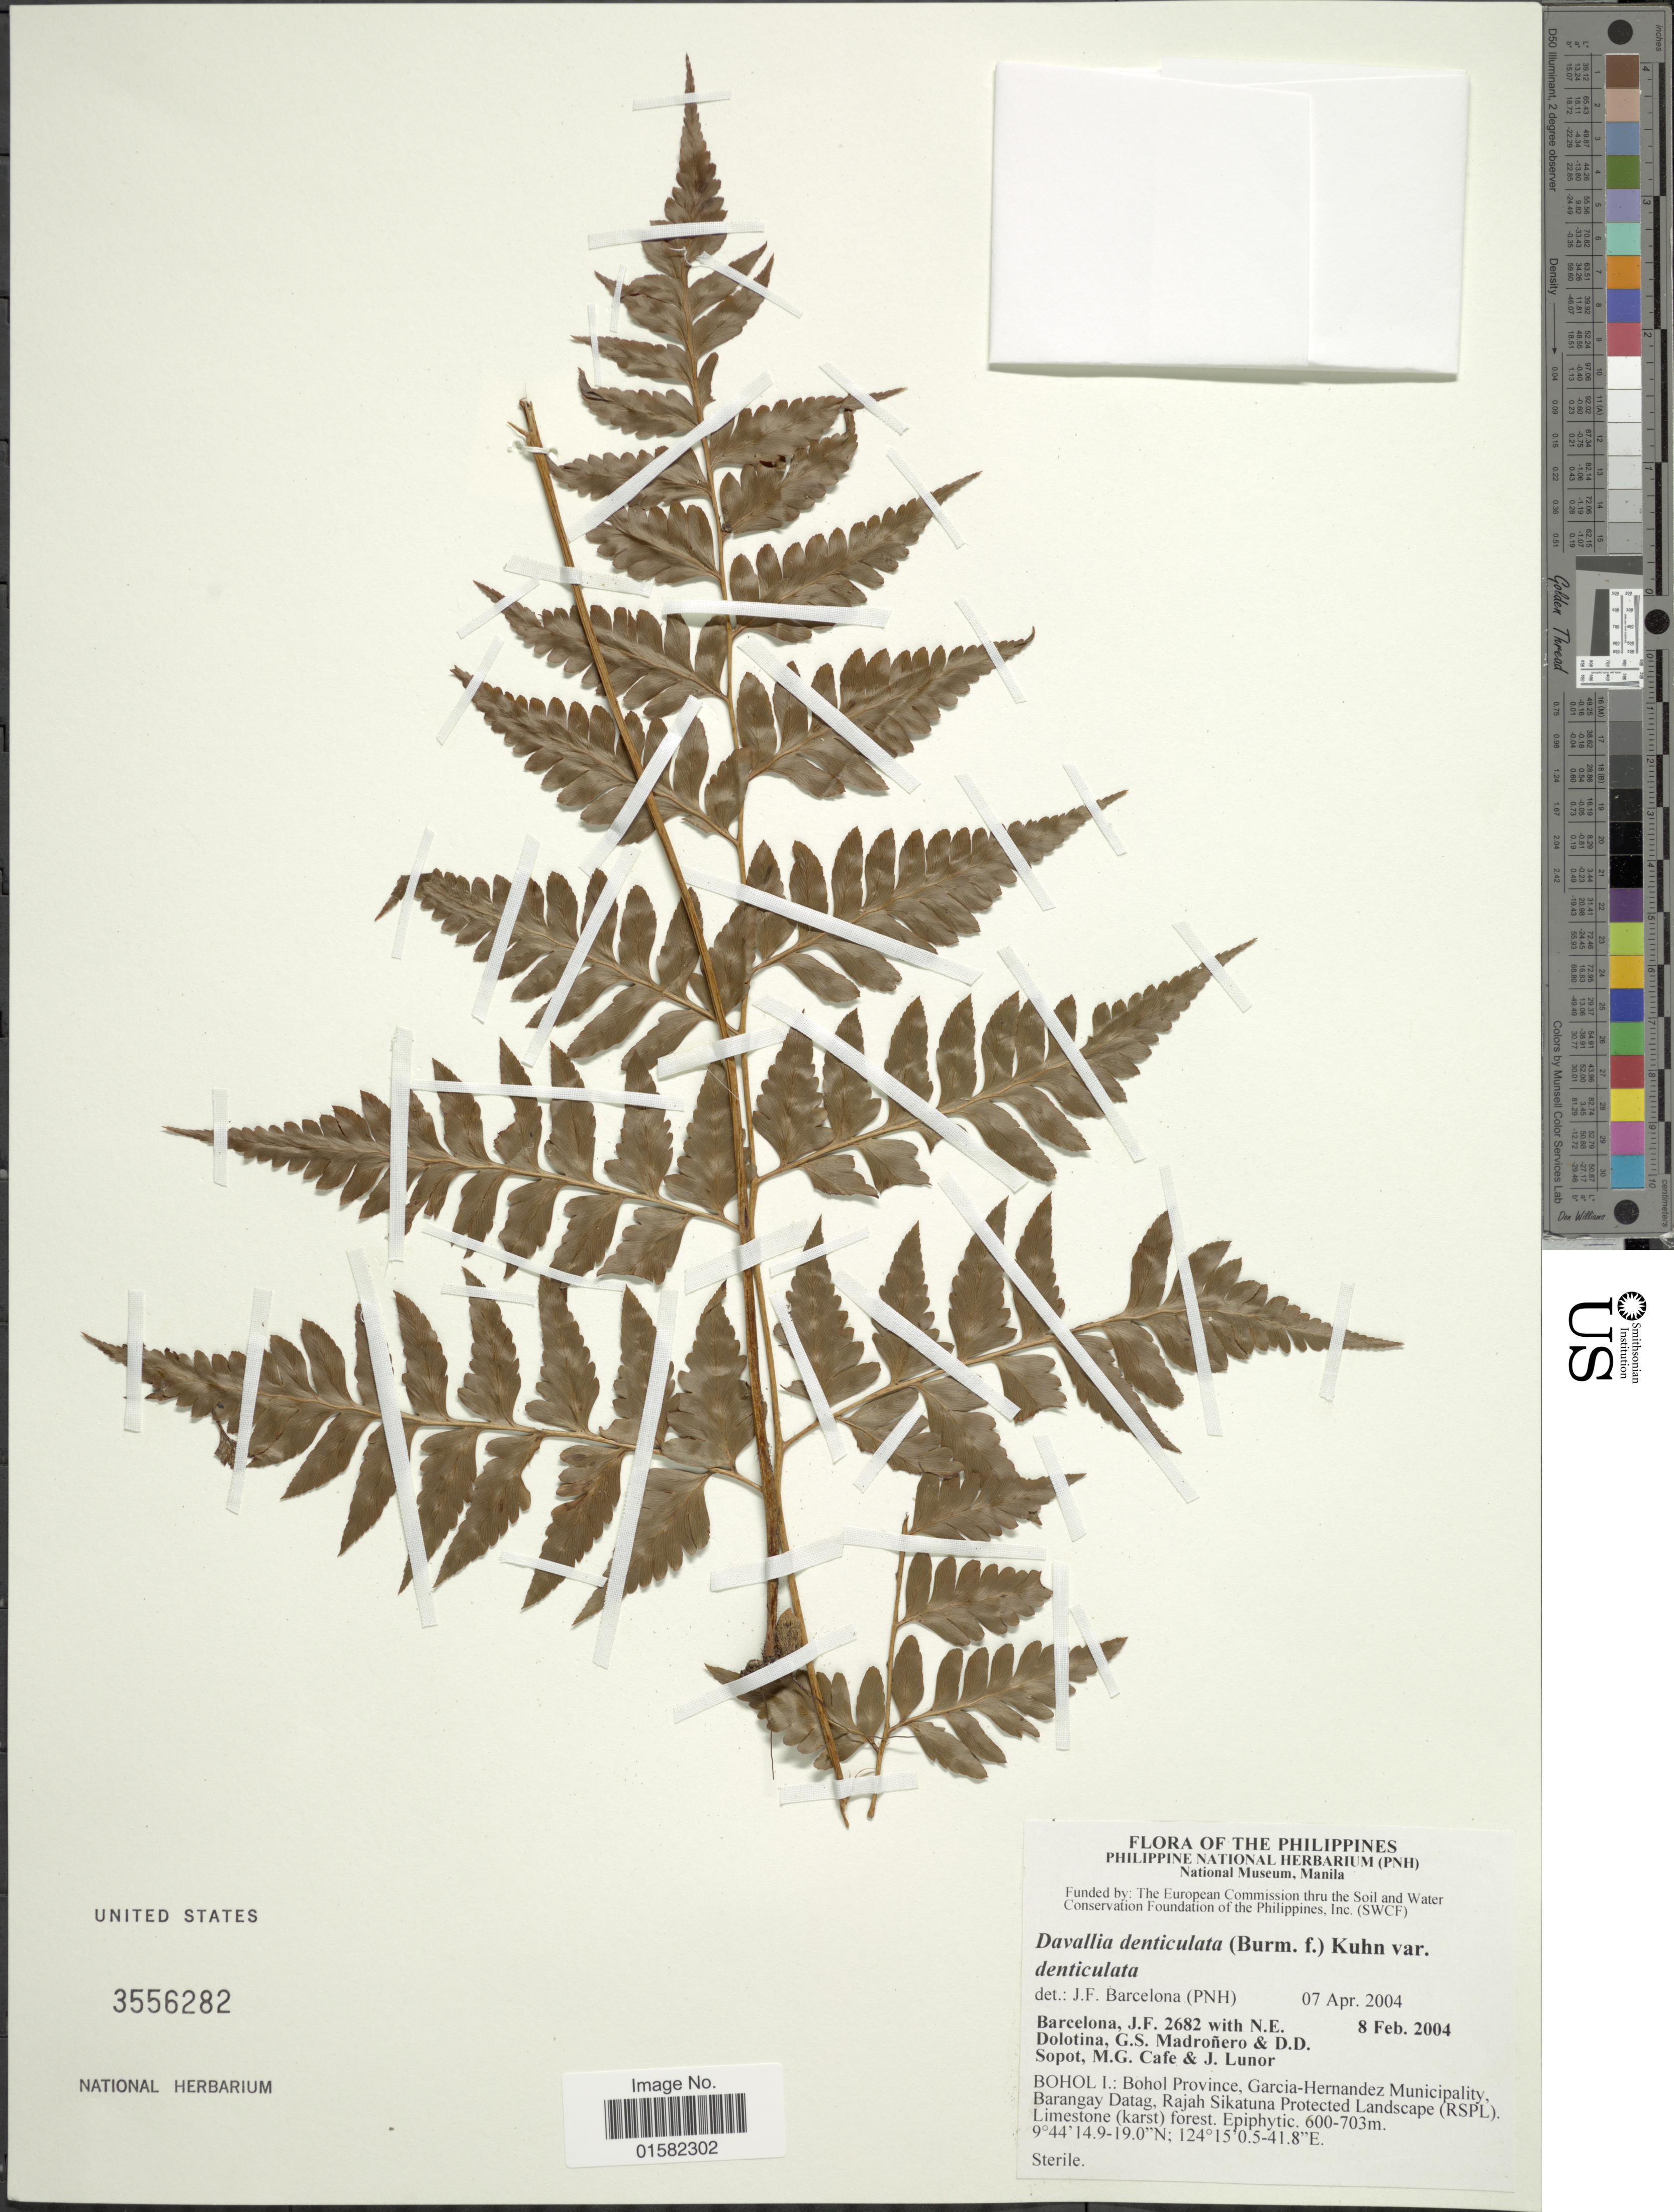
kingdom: Plantae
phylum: Tracheophyta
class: Polypodiopsida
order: Polypodiales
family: Davalliaceae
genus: Wibelia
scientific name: Wibelia denticulata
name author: (Burm. f.) M. Kato & Tsutsumi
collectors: J. F. Barcelona, N. Dolotina, G. Madroñero & D. Sopot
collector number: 2682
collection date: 2004-02-08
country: Philippines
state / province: Central Visayas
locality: Bohol I: Bohol Prov, Garcia-Hernandez Municipality, Barrangay Datag, Rajah Sikatuna Protected Landscape (RSPL) Limestone (karts) forest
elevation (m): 600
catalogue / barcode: US 3556282